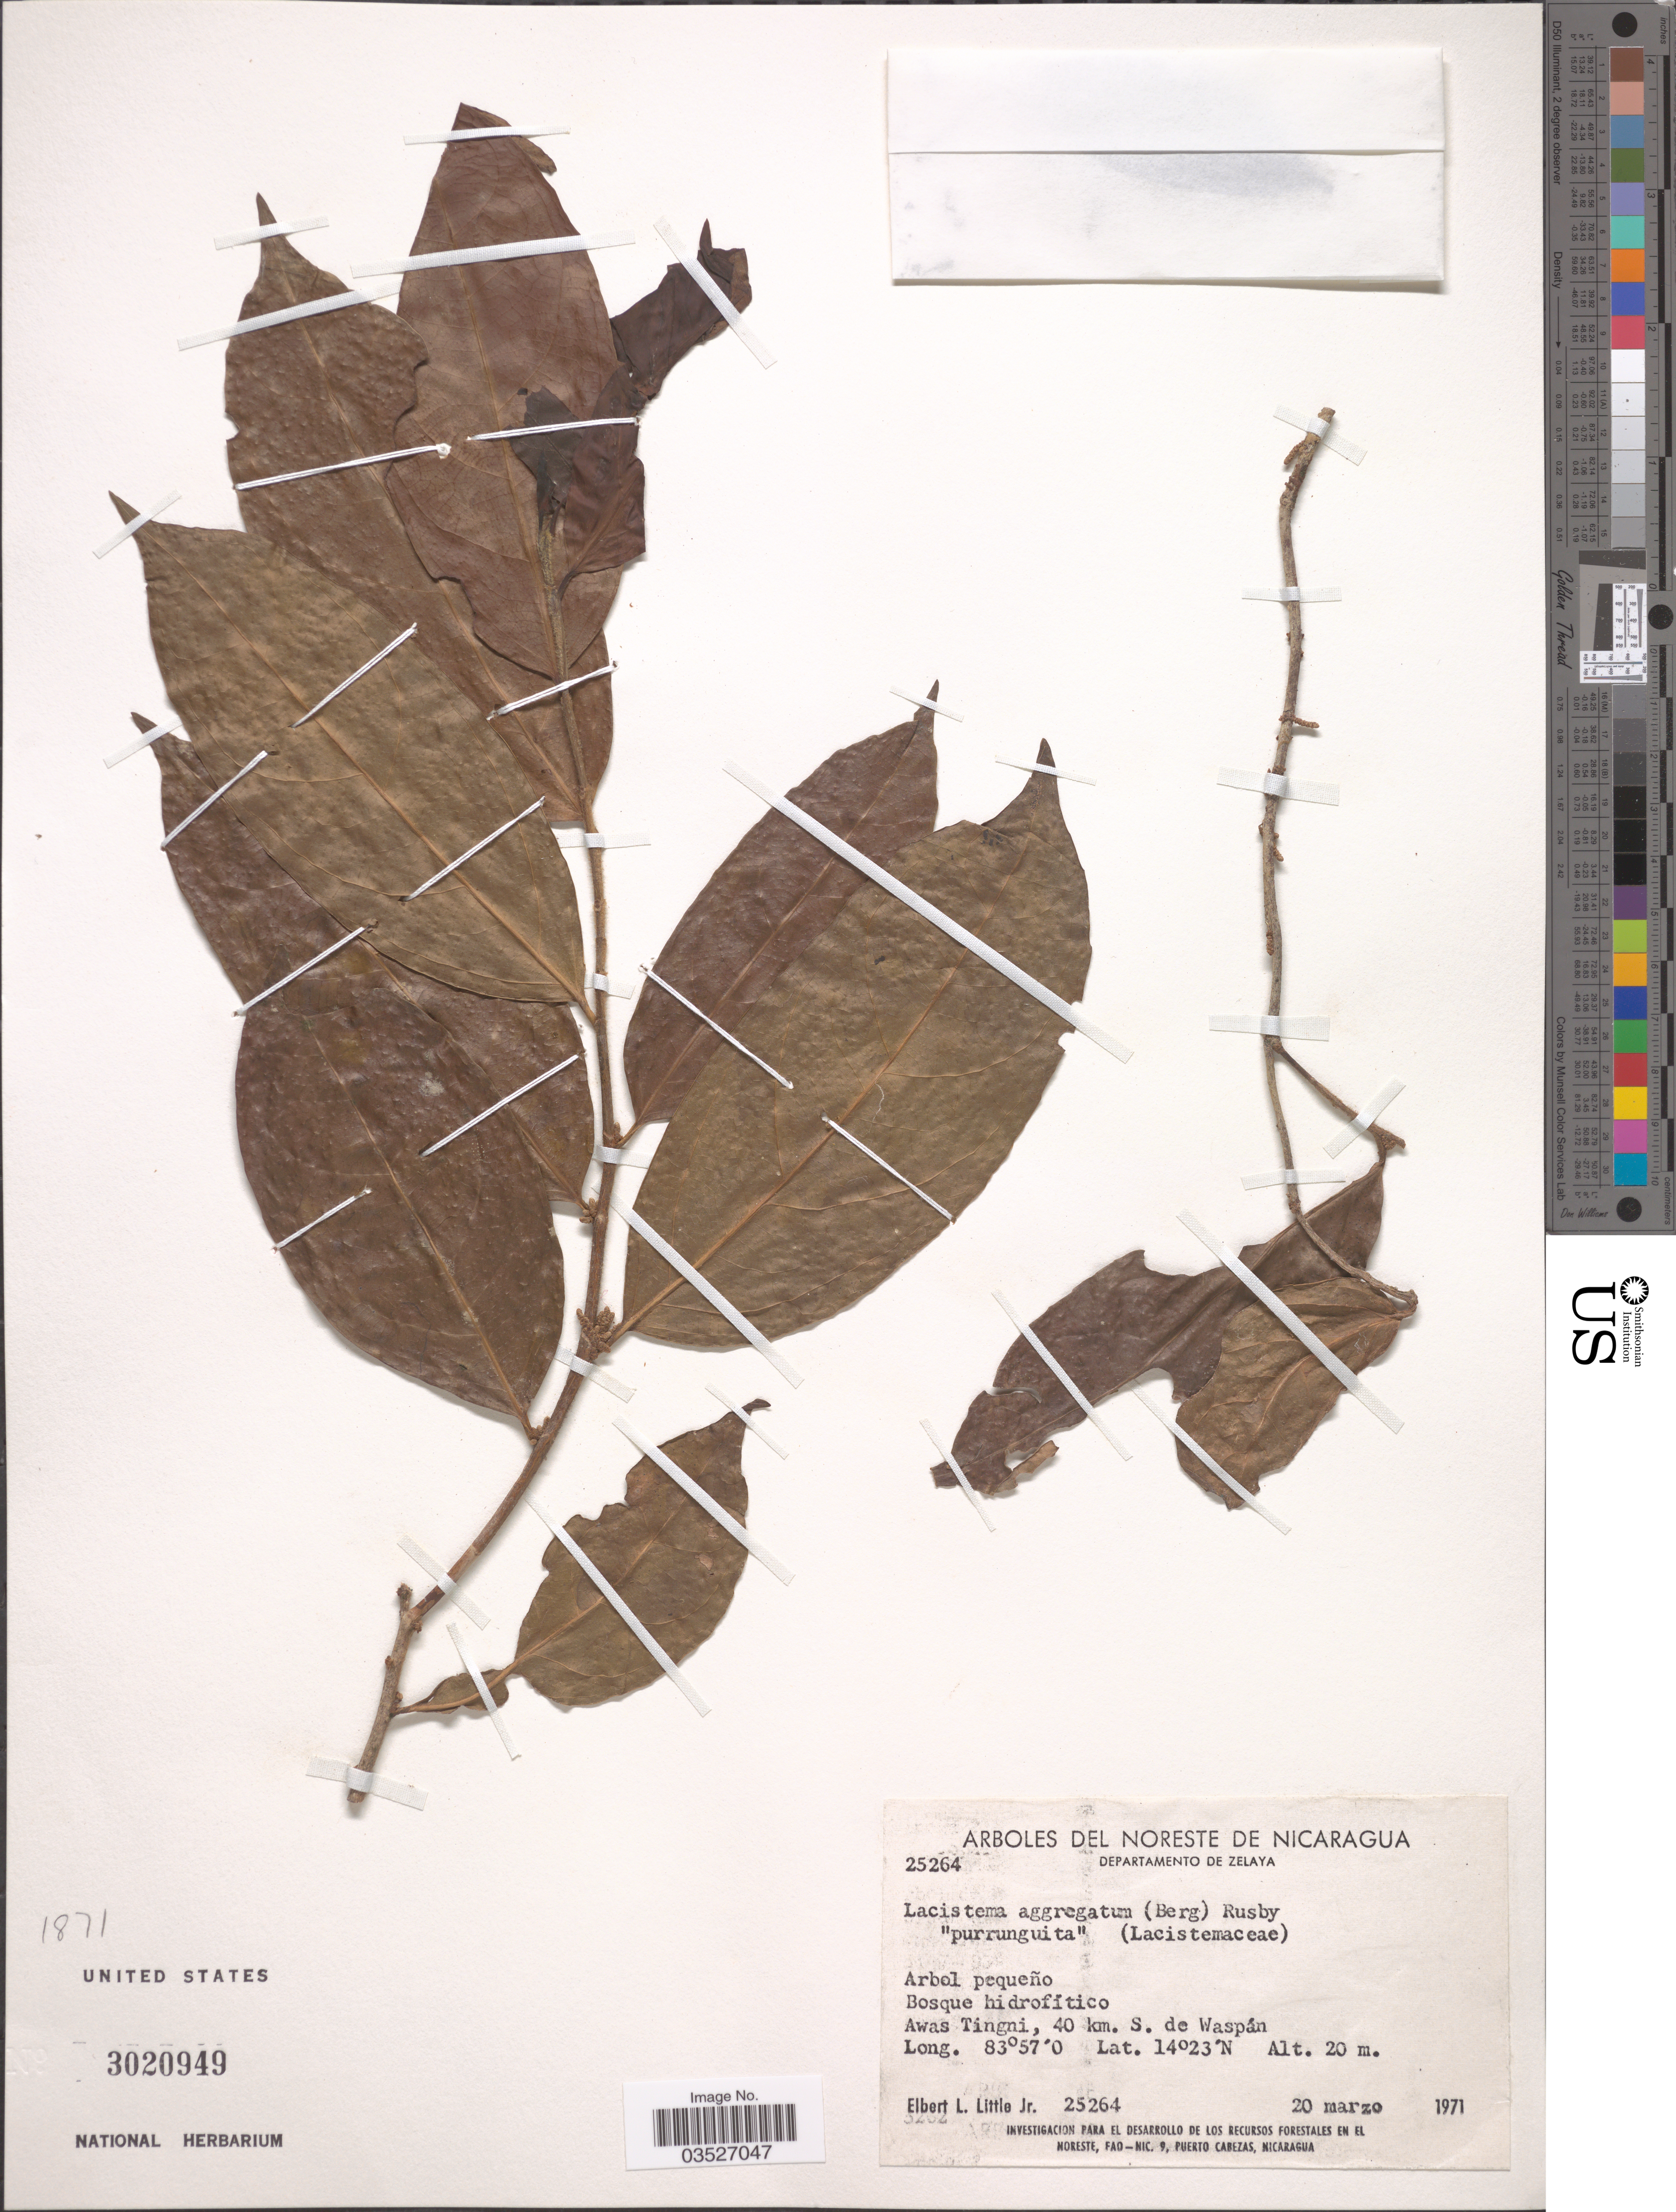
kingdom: Plantae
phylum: Tracheophyta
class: Magnoliopsida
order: Malpighiales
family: Lacistemataceae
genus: Lacistema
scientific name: Lacistema aggregatum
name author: (P.J. Bergius) Rusby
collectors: E. L. Little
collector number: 25264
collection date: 1971-03-20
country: Nicaragua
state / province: Atlántico Norte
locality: Noreste de Nicaragua. Departamento de Zelaya. Awas Tingni, 40 km. S. de Waspán.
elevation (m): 20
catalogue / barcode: US 3020949